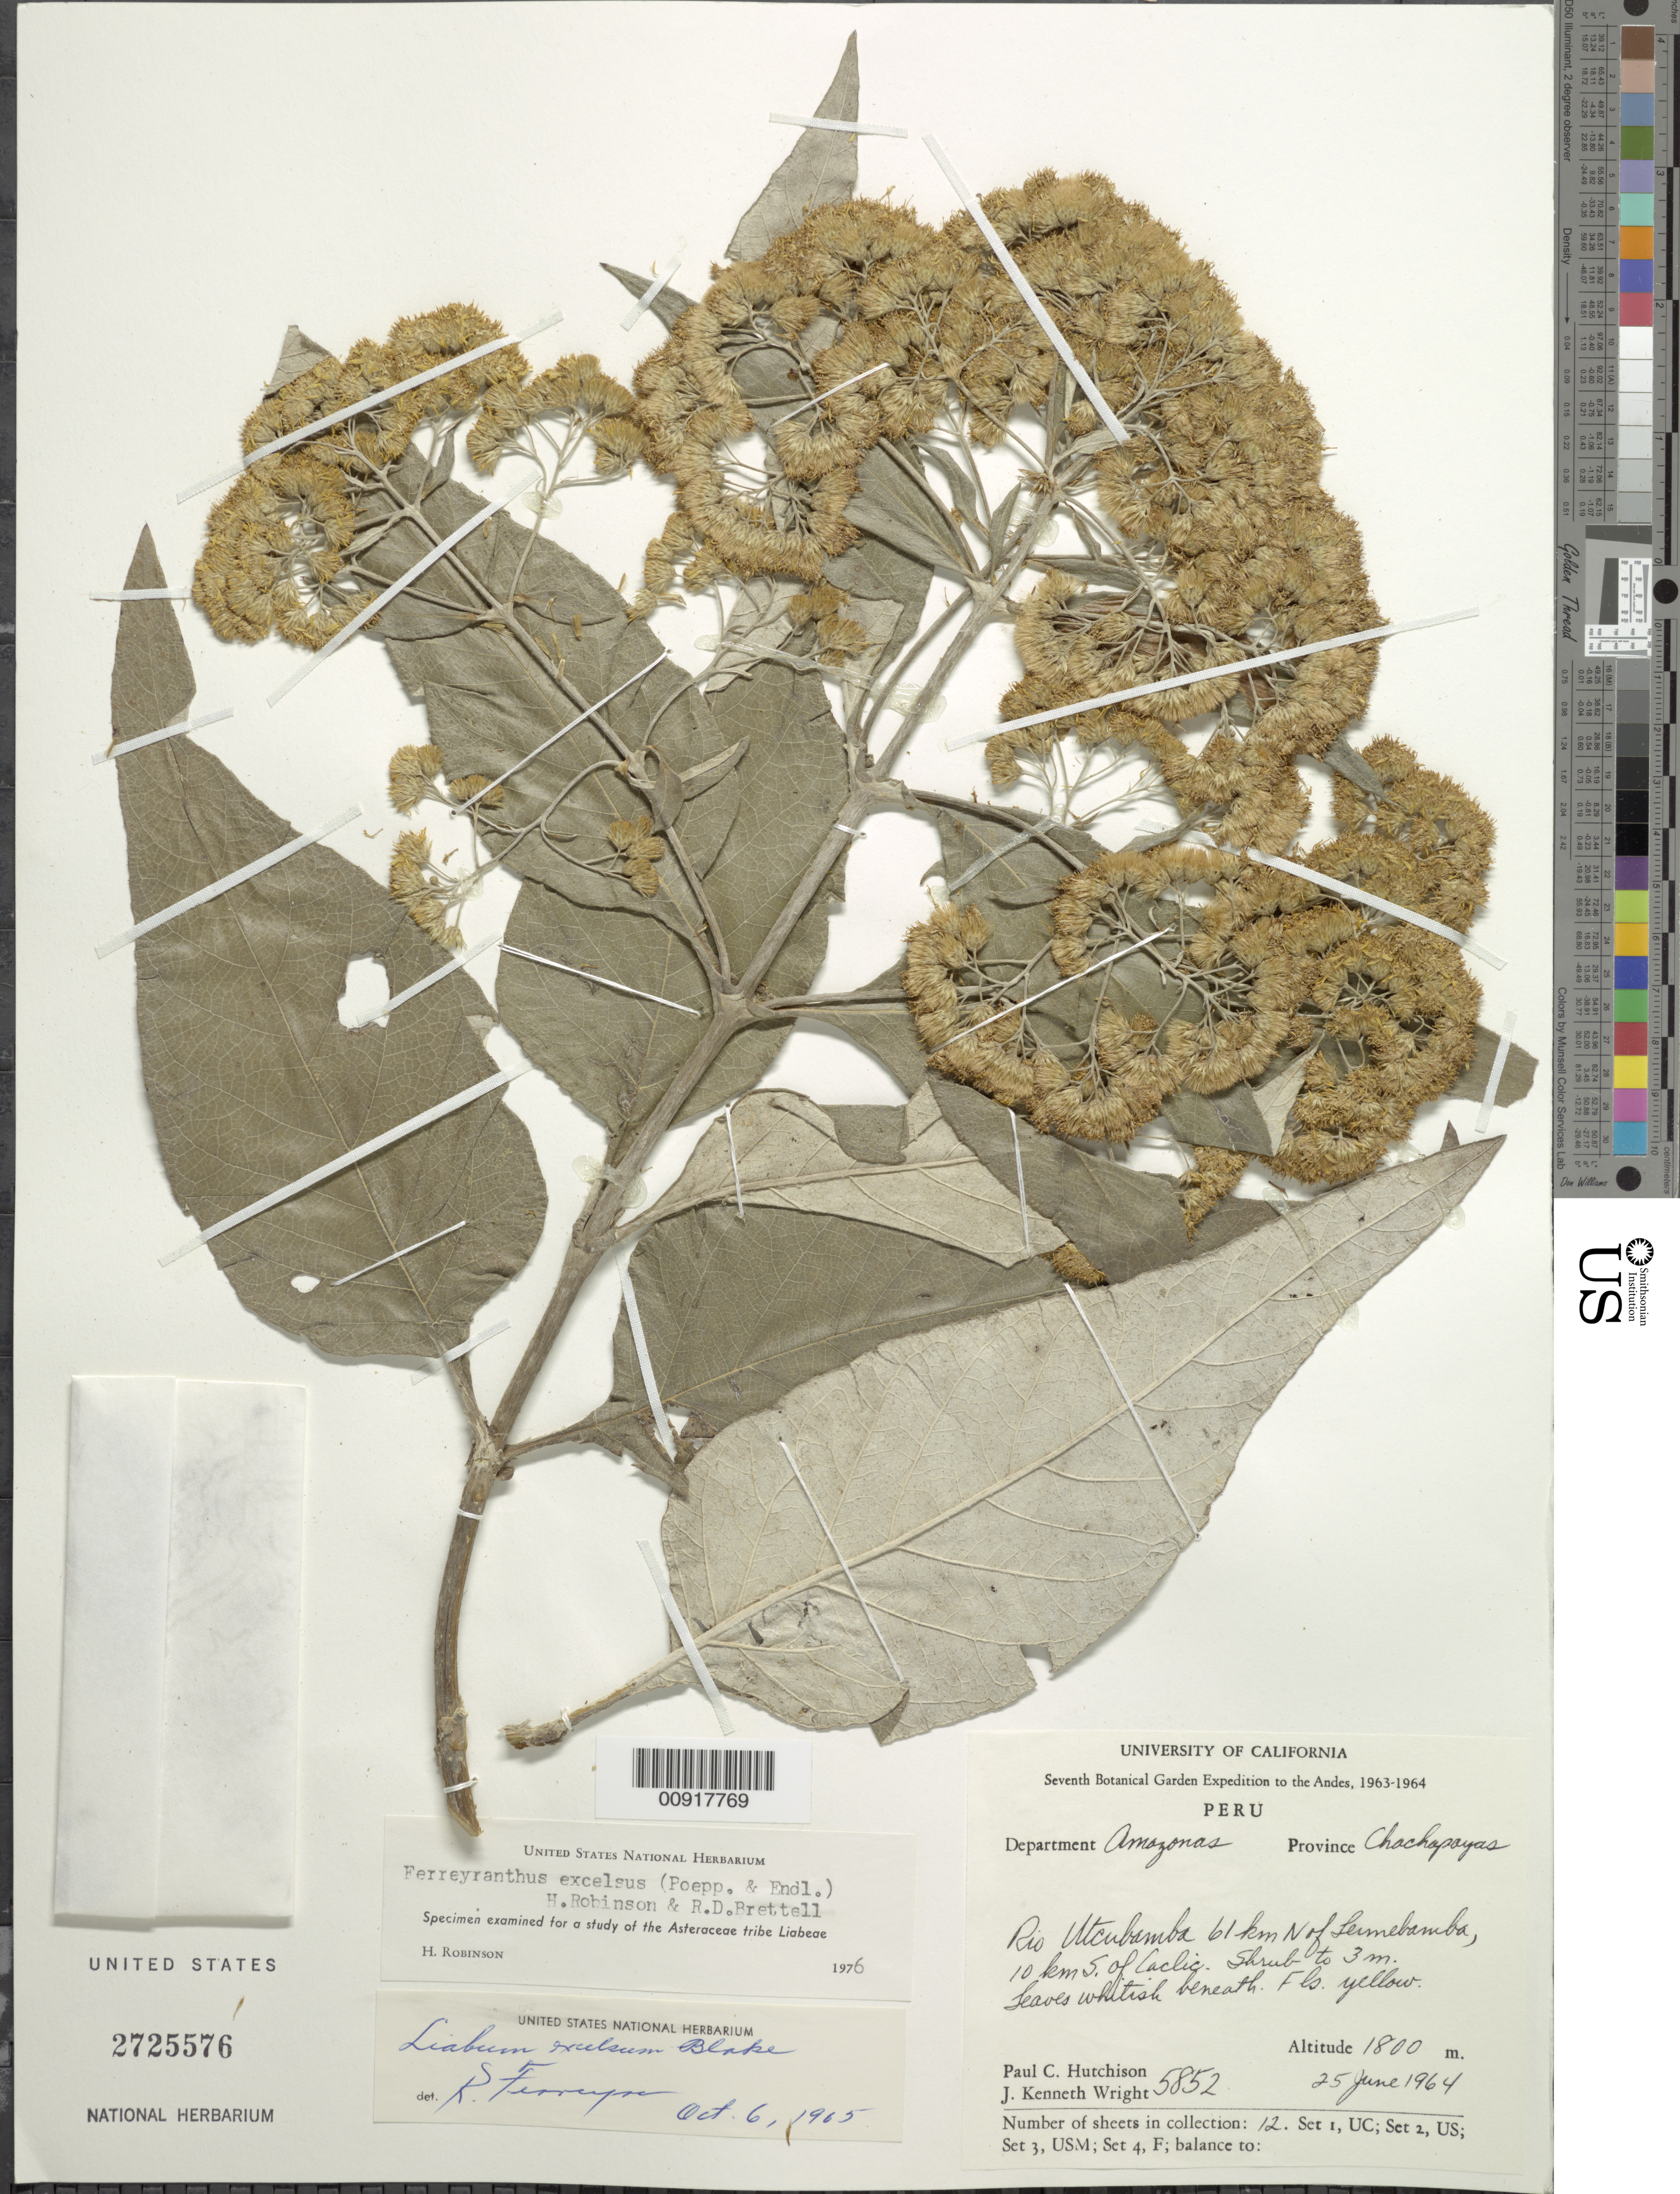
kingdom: Plantae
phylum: Tracheophyta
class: Magnoliopsida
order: Asterales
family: Asteraceae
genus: Ferreyranthus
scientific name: Ferreyranthus excelsus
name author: (Poepp. & Endl.) H. Rob. & Brettell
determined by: Dillon, M. O.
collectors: P. C. Hutchison & J. K. Wright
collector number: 5852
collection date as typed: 25 June 1964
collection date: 1964-06-25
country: Peru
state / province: Amazonas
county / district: Chachapoyas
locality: Rio Utcubamba, 61 km N of Leimebamba, 10 km S of Caclic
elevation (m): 1800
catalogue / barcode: US 2725576